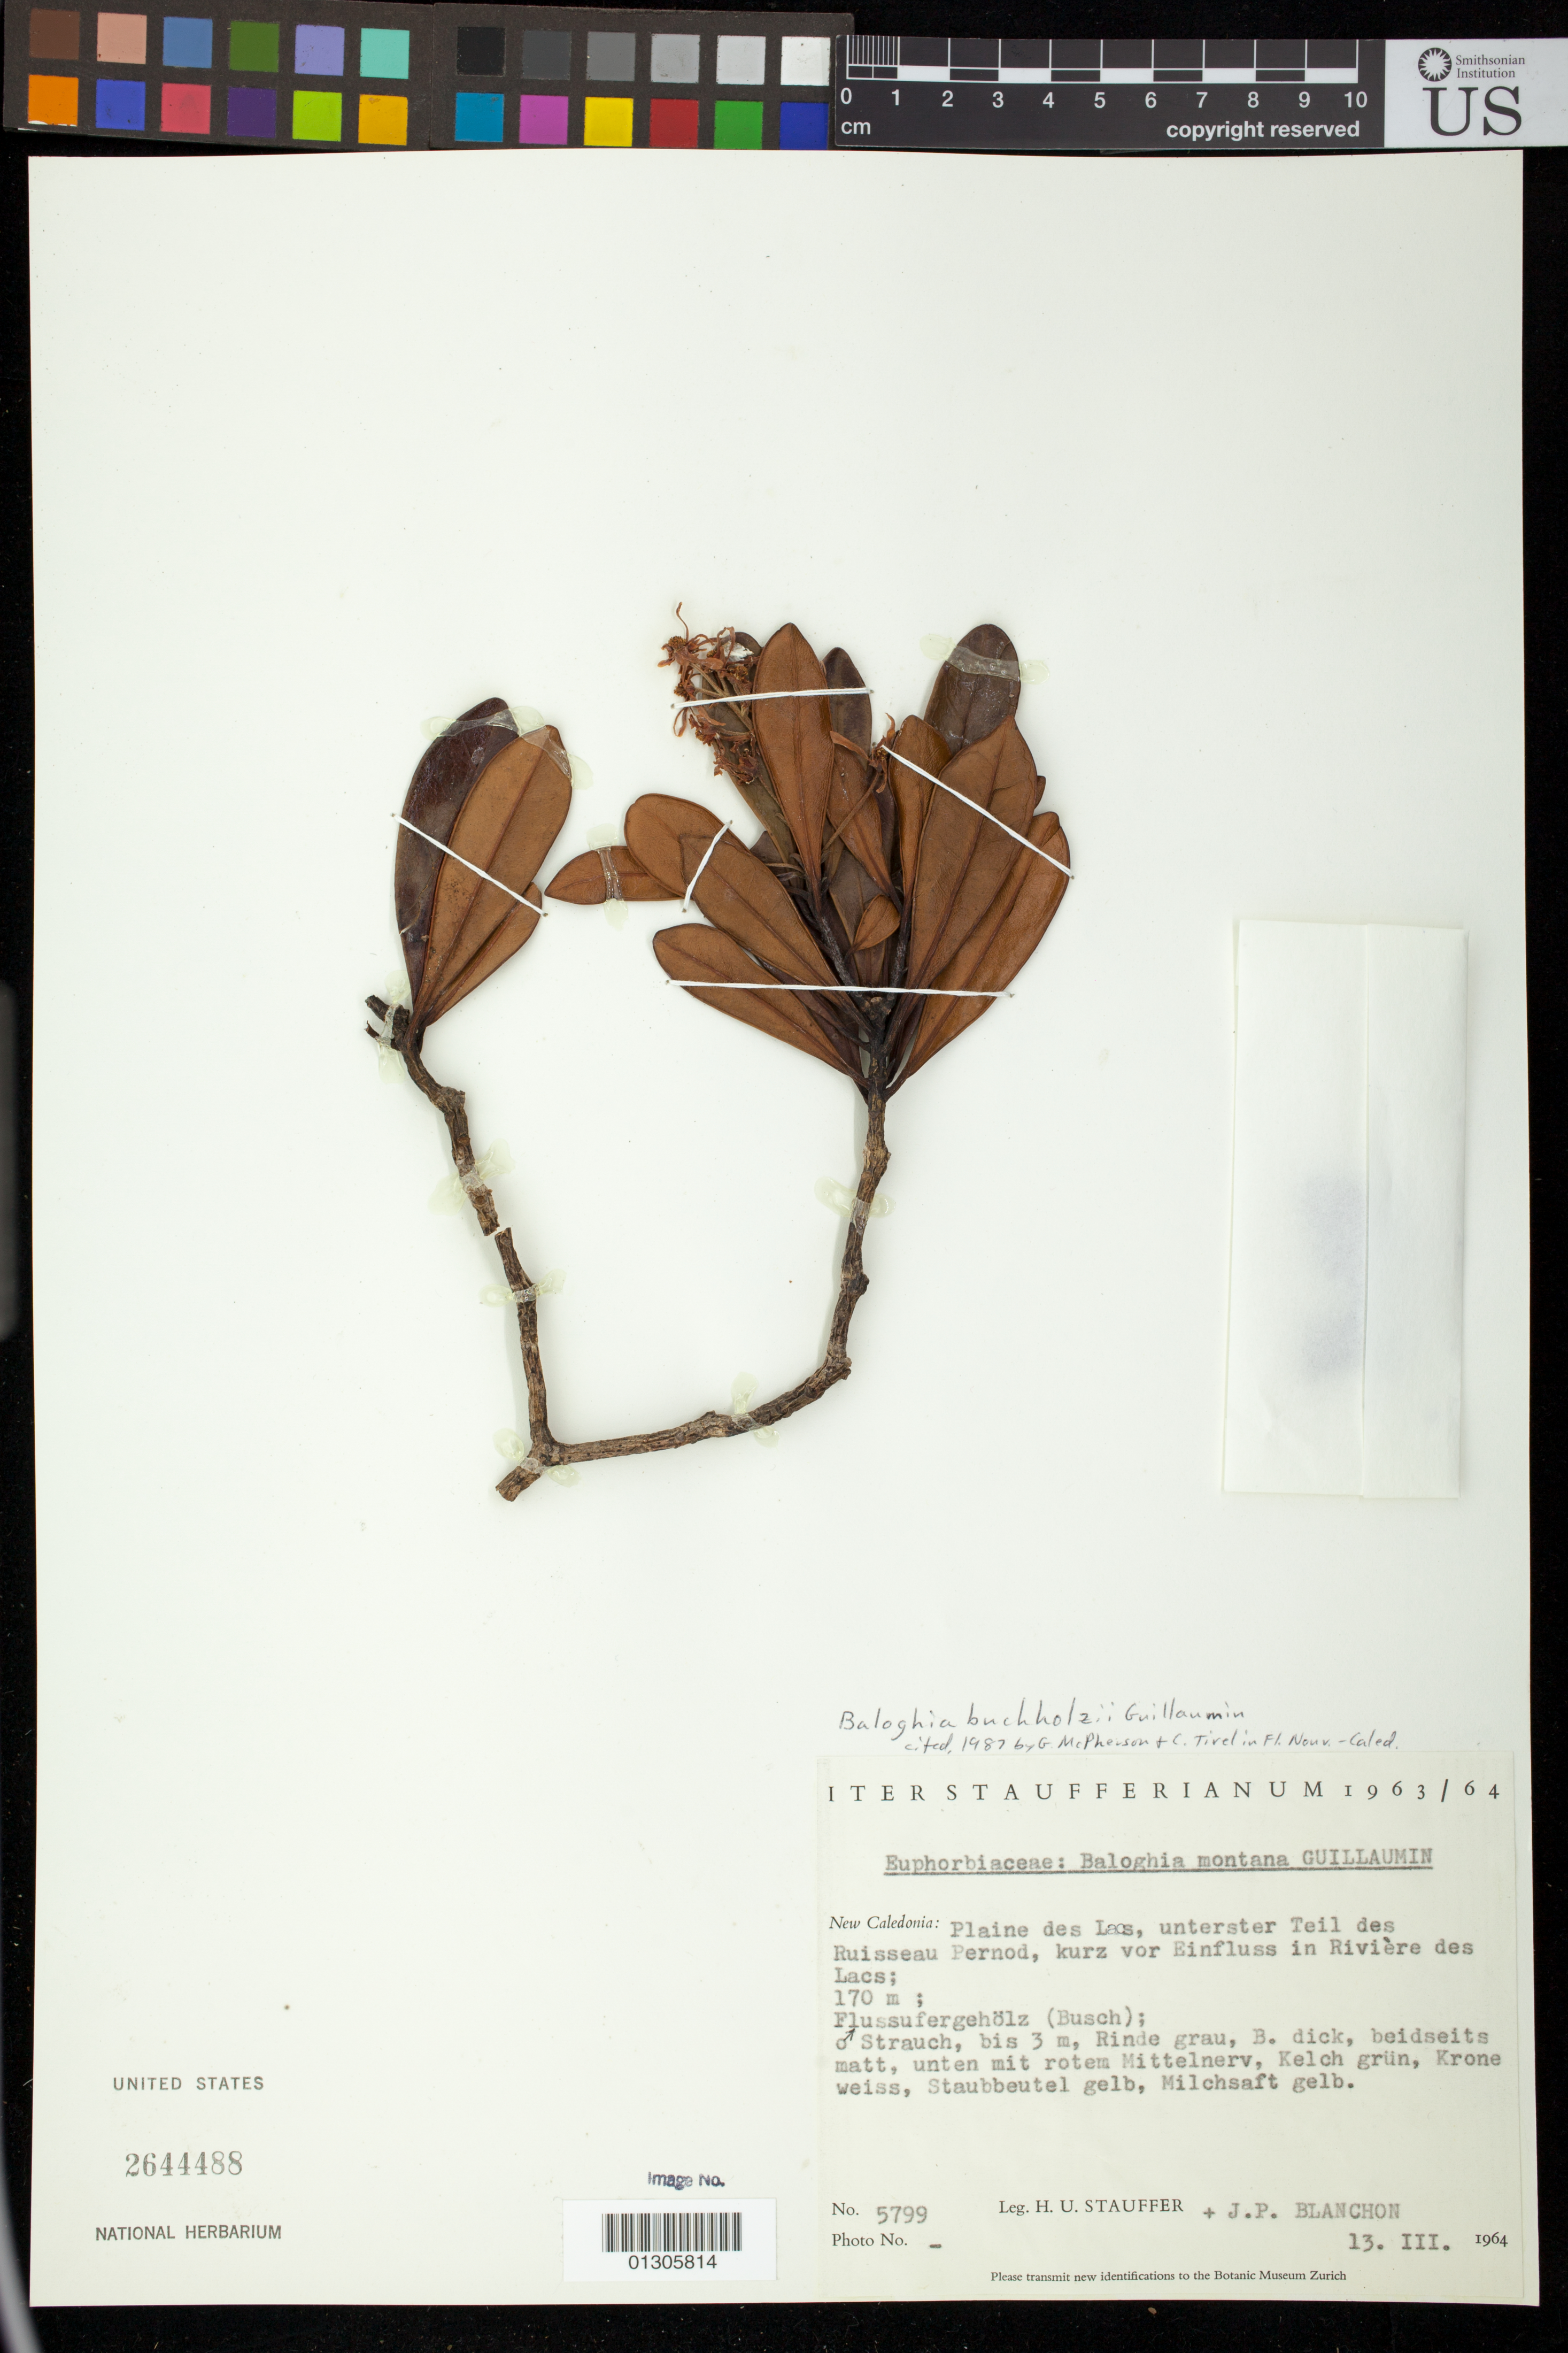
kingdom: Plantae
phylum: Tracheophyta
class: Magnoliopsida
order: Malpighiales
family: Euphorbiaceae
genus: Baloghia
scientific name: Baloghia montana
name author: (Müll. Arg.) Pax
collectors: H. U. Stauffer & J. Blanchon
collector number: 5799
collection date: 1964-03-13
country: New Caledonia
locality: Plaine des Lacs, unterster Teil des Ruisseau Penod, kurz vor Einfluss in Rivière des Lacs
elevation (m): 170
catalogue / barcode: US 2644488